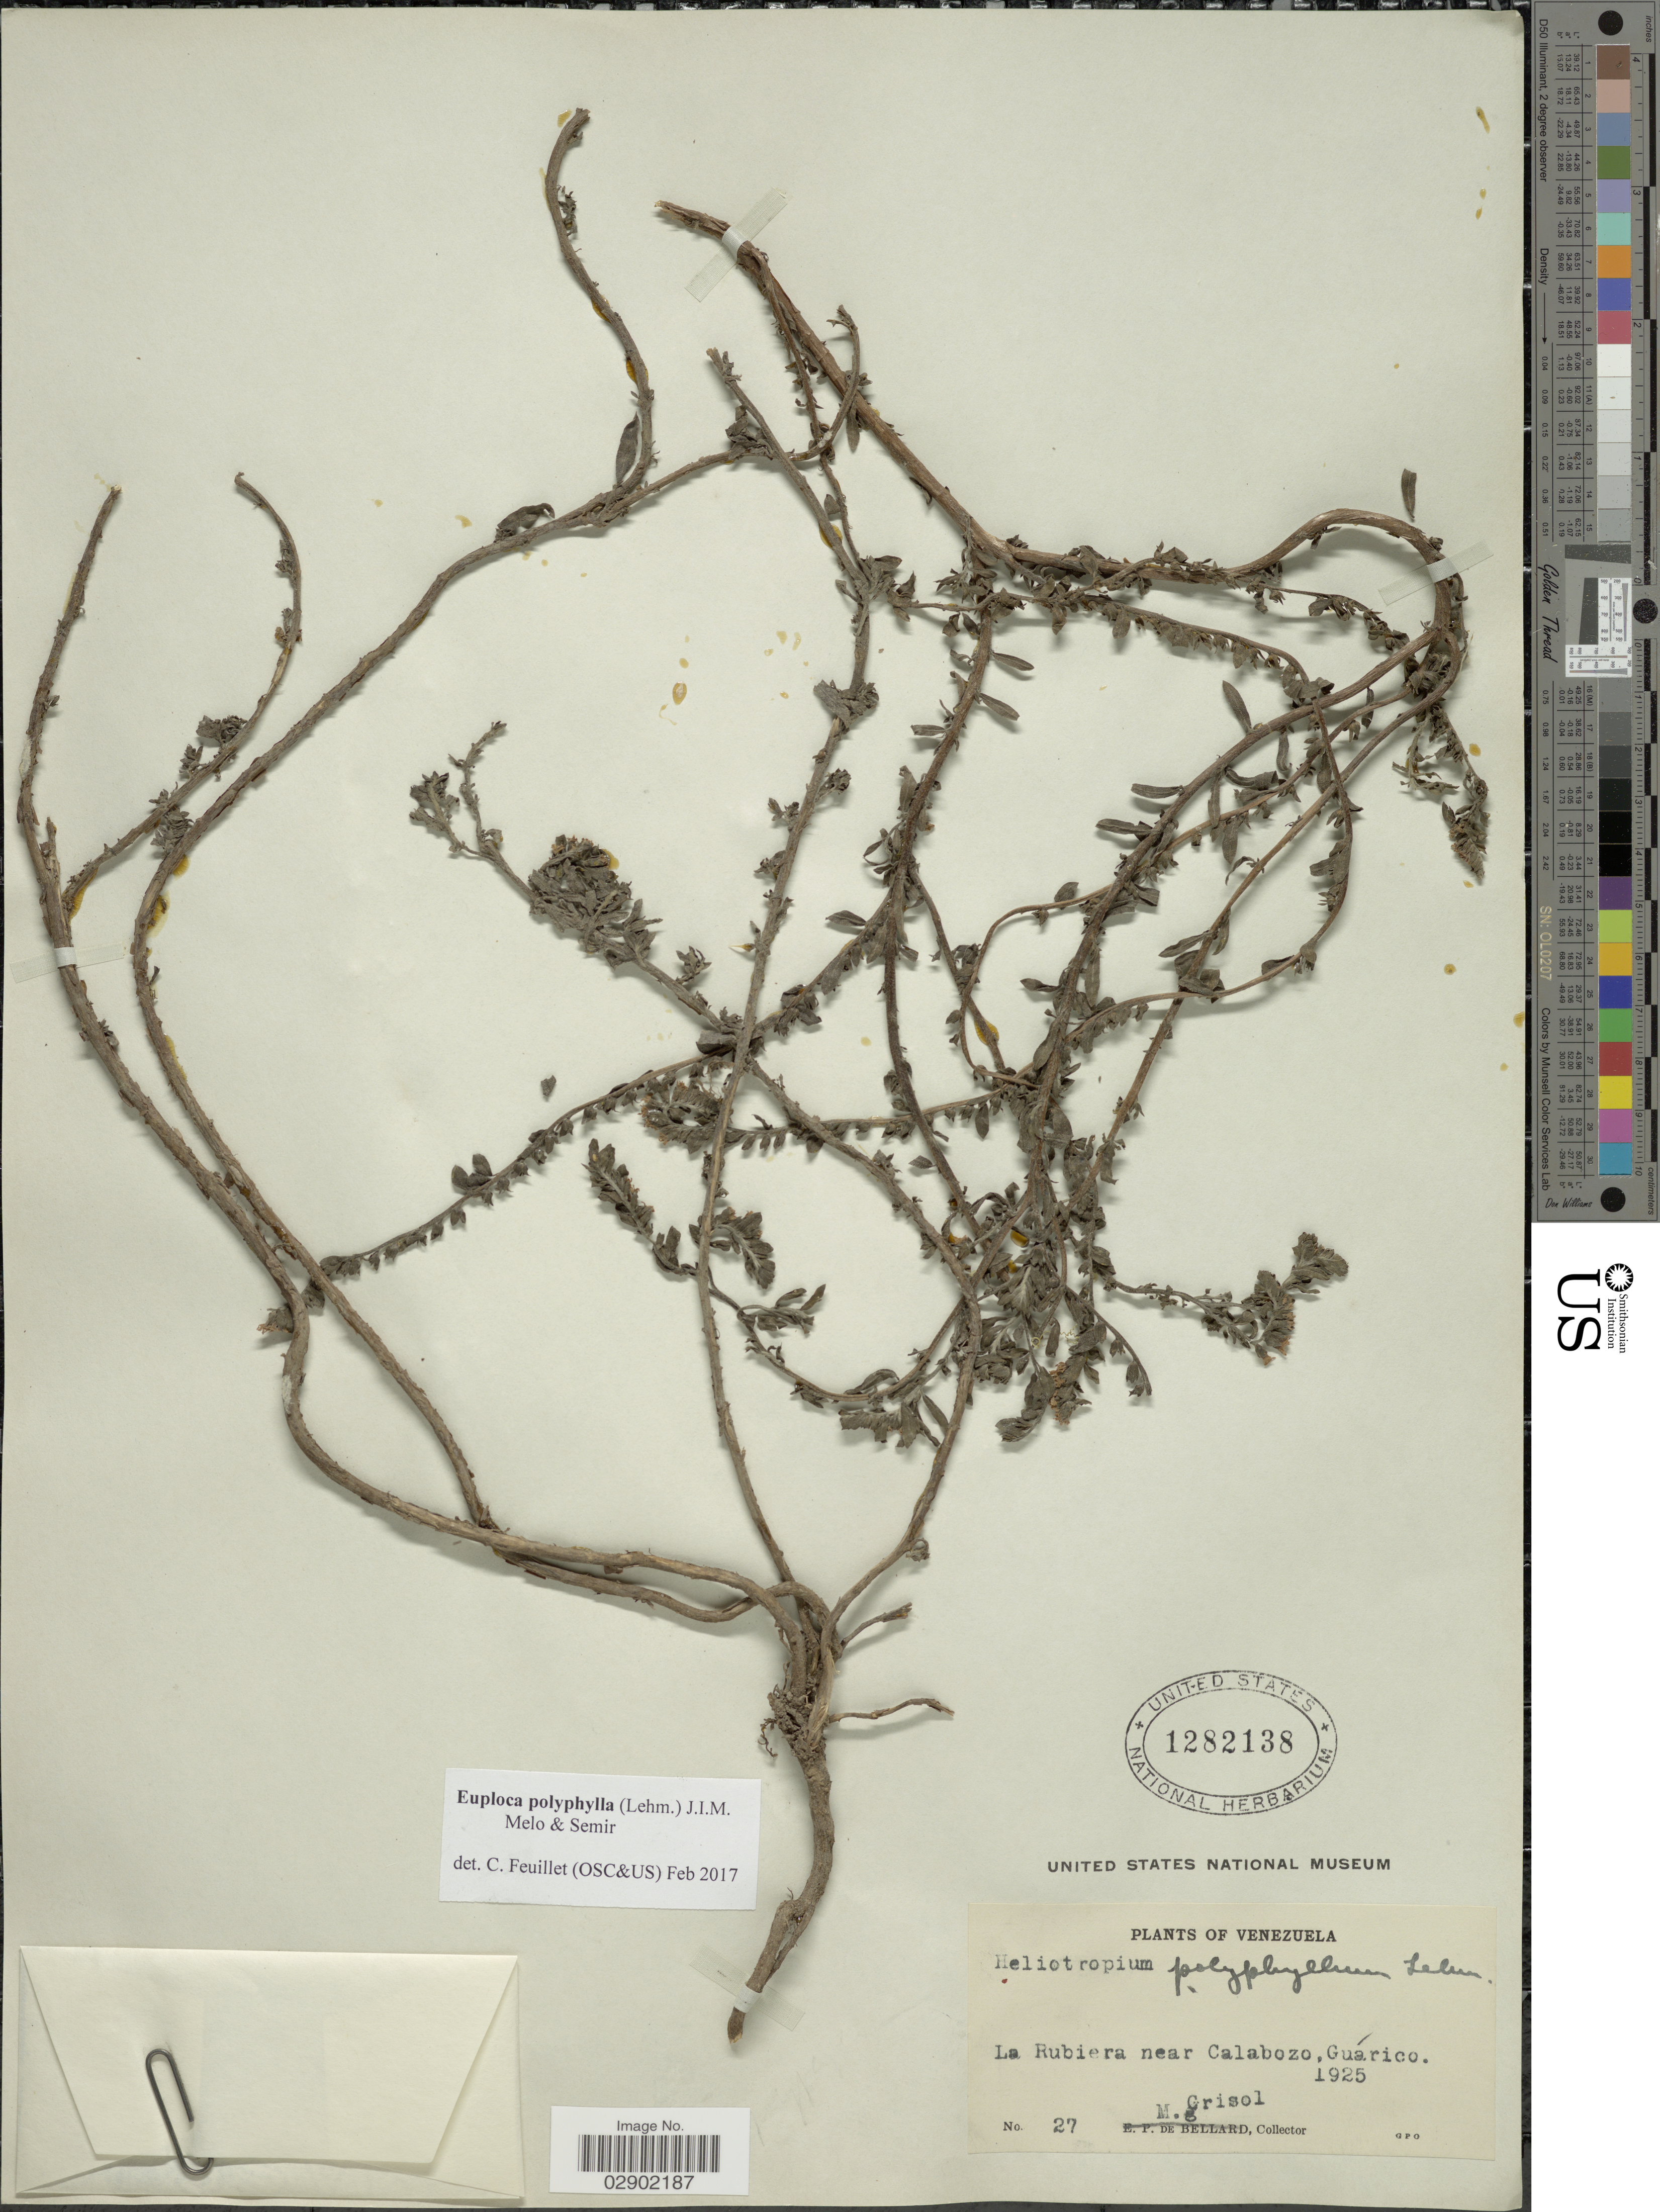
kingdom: Plantae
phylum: Tracheophyta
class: Magnoliopsida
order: Boraginales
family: Heliotropiaceae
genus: Euploca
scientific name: Euploca polyphylla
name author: (Lehm.) J.I.M. Melo & Semir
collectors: M. Grisol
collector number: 27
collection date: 1925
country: Venezuela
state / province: Guárico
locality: La Rubiera near Calabozo, Guárico.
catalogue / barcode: US 1282138